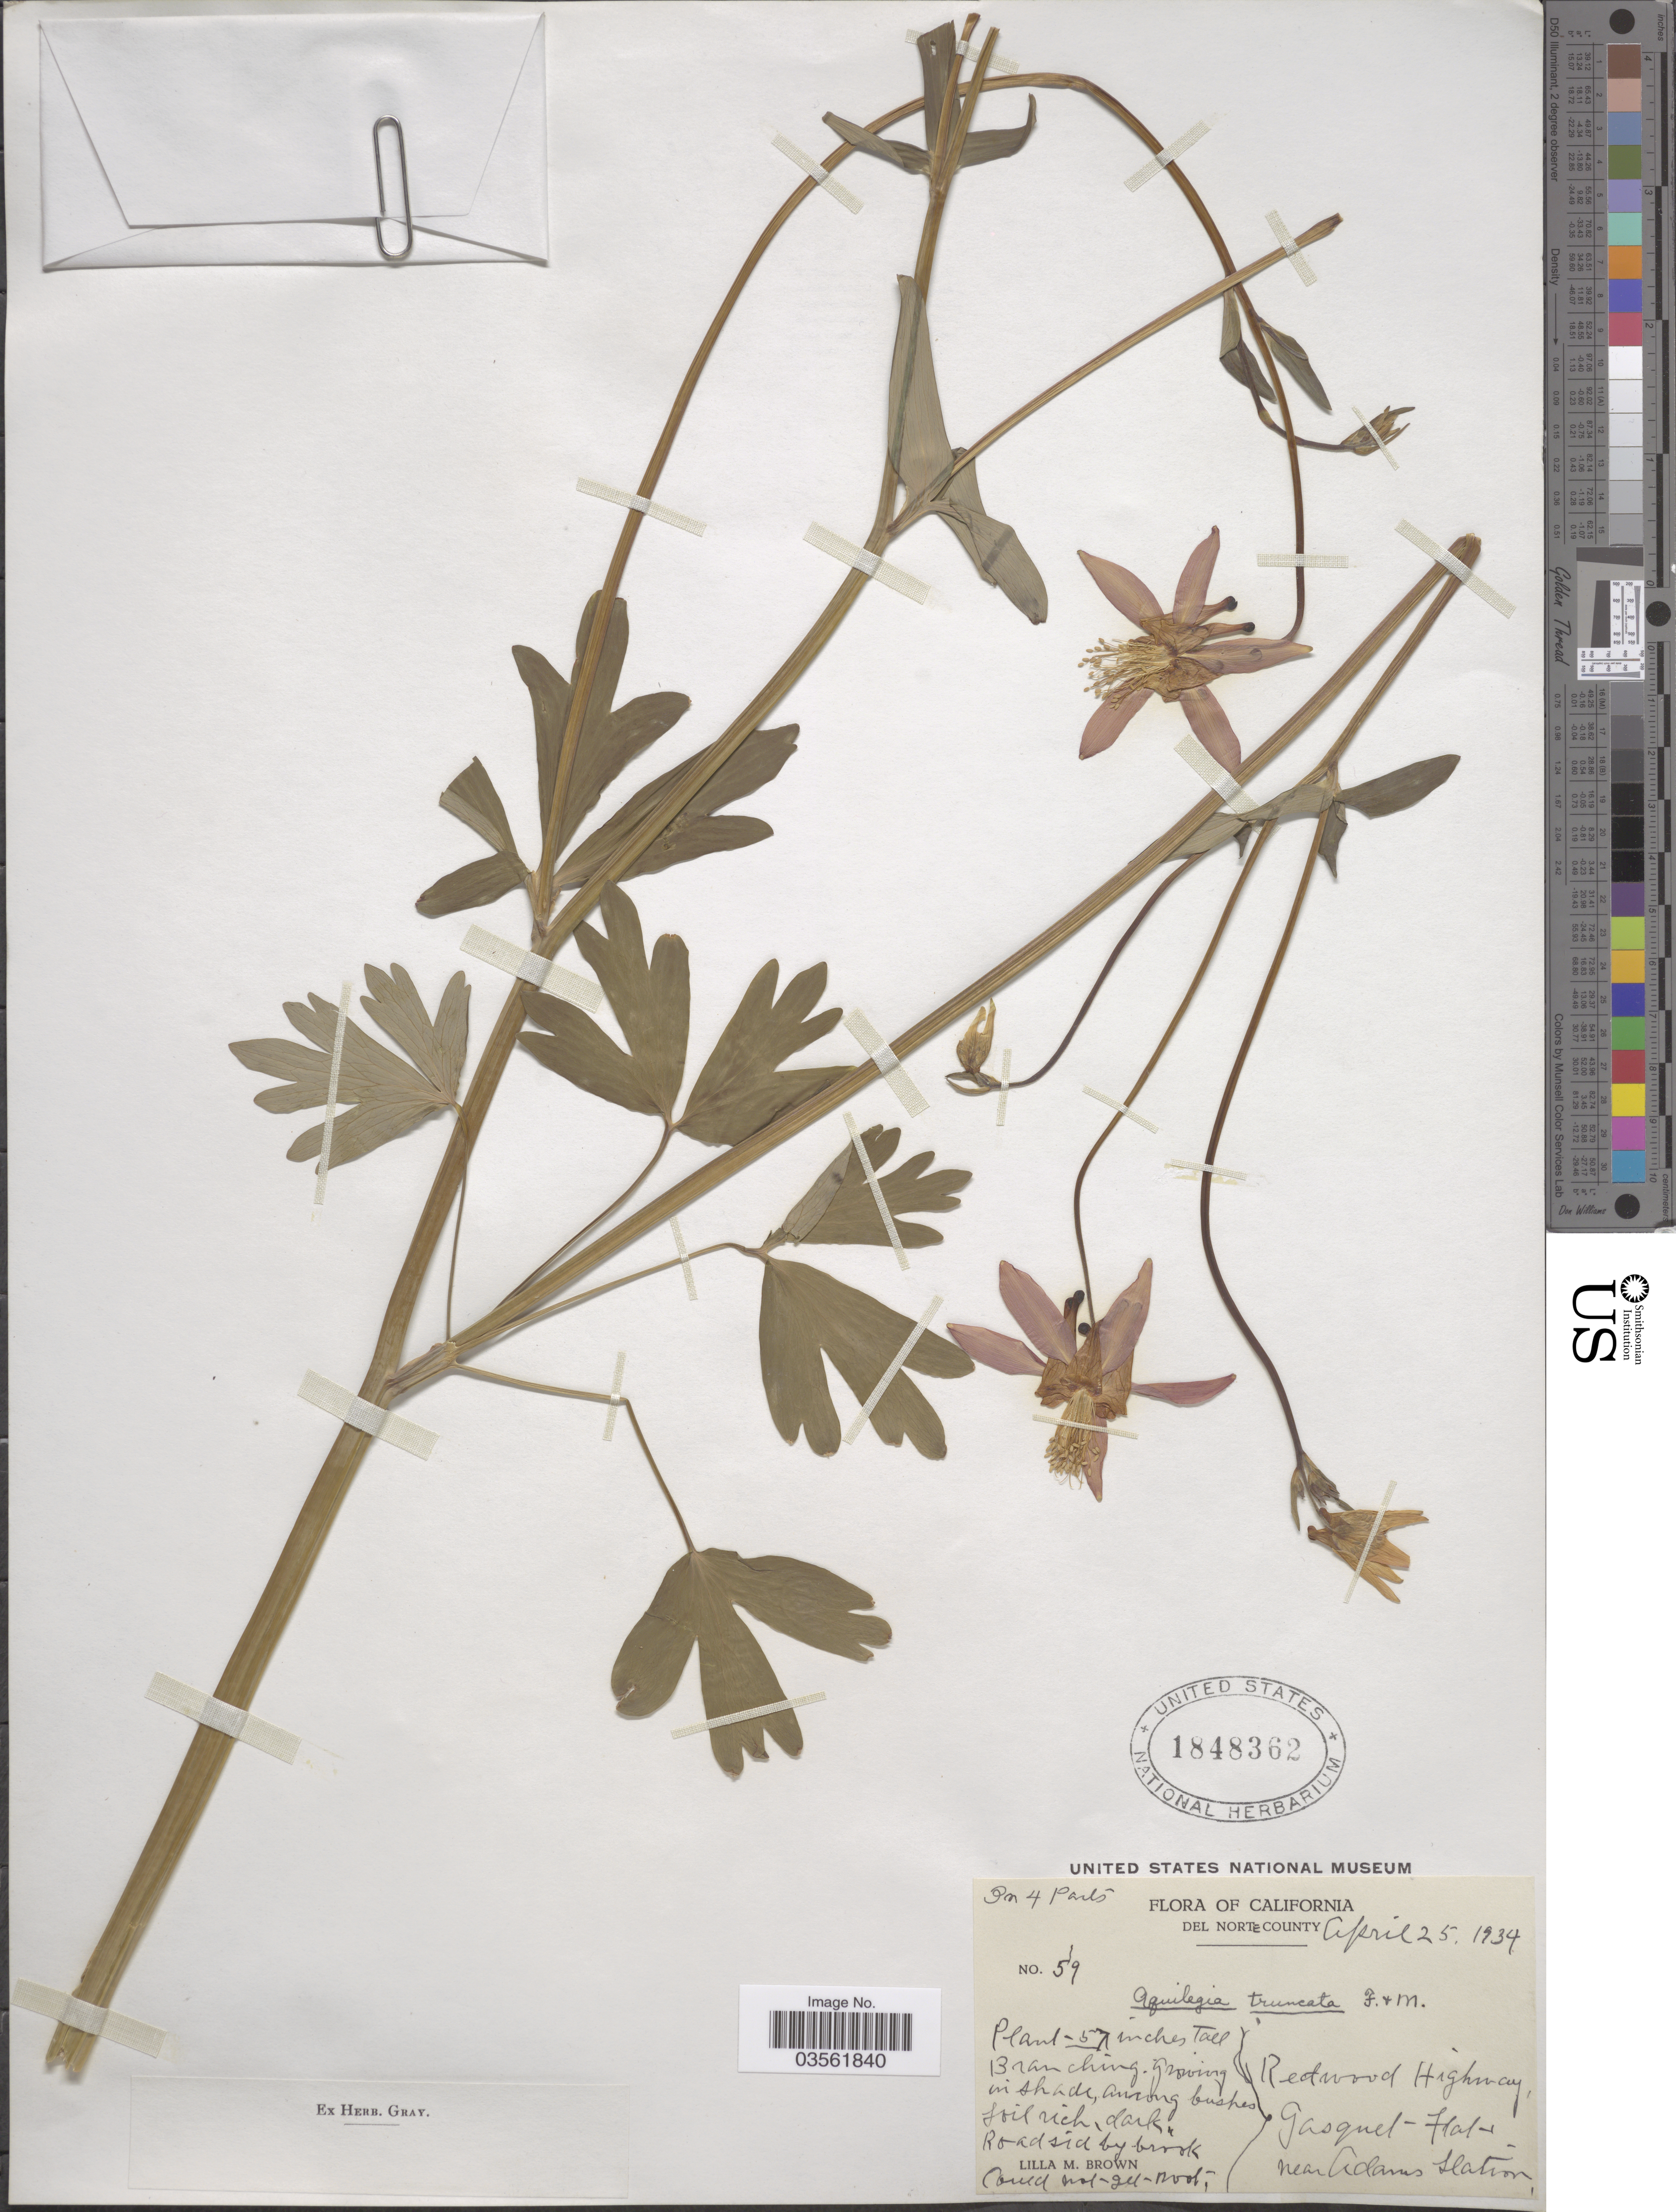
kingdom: Plantae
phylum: Tracheophyta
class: Magnoliopsida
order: Ranunculales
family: Ranunculaceae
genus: Aquilegia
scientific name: Aquilegia formosa var. truncata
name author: M.E. Jones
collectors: L. M. Brown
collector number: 59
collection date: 1934-04-25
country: United States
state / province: California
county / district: Del Norte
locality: Del Norte County. Redwood Highway. Gasquet-flat-near Adams Station.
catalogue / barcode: US 1848362